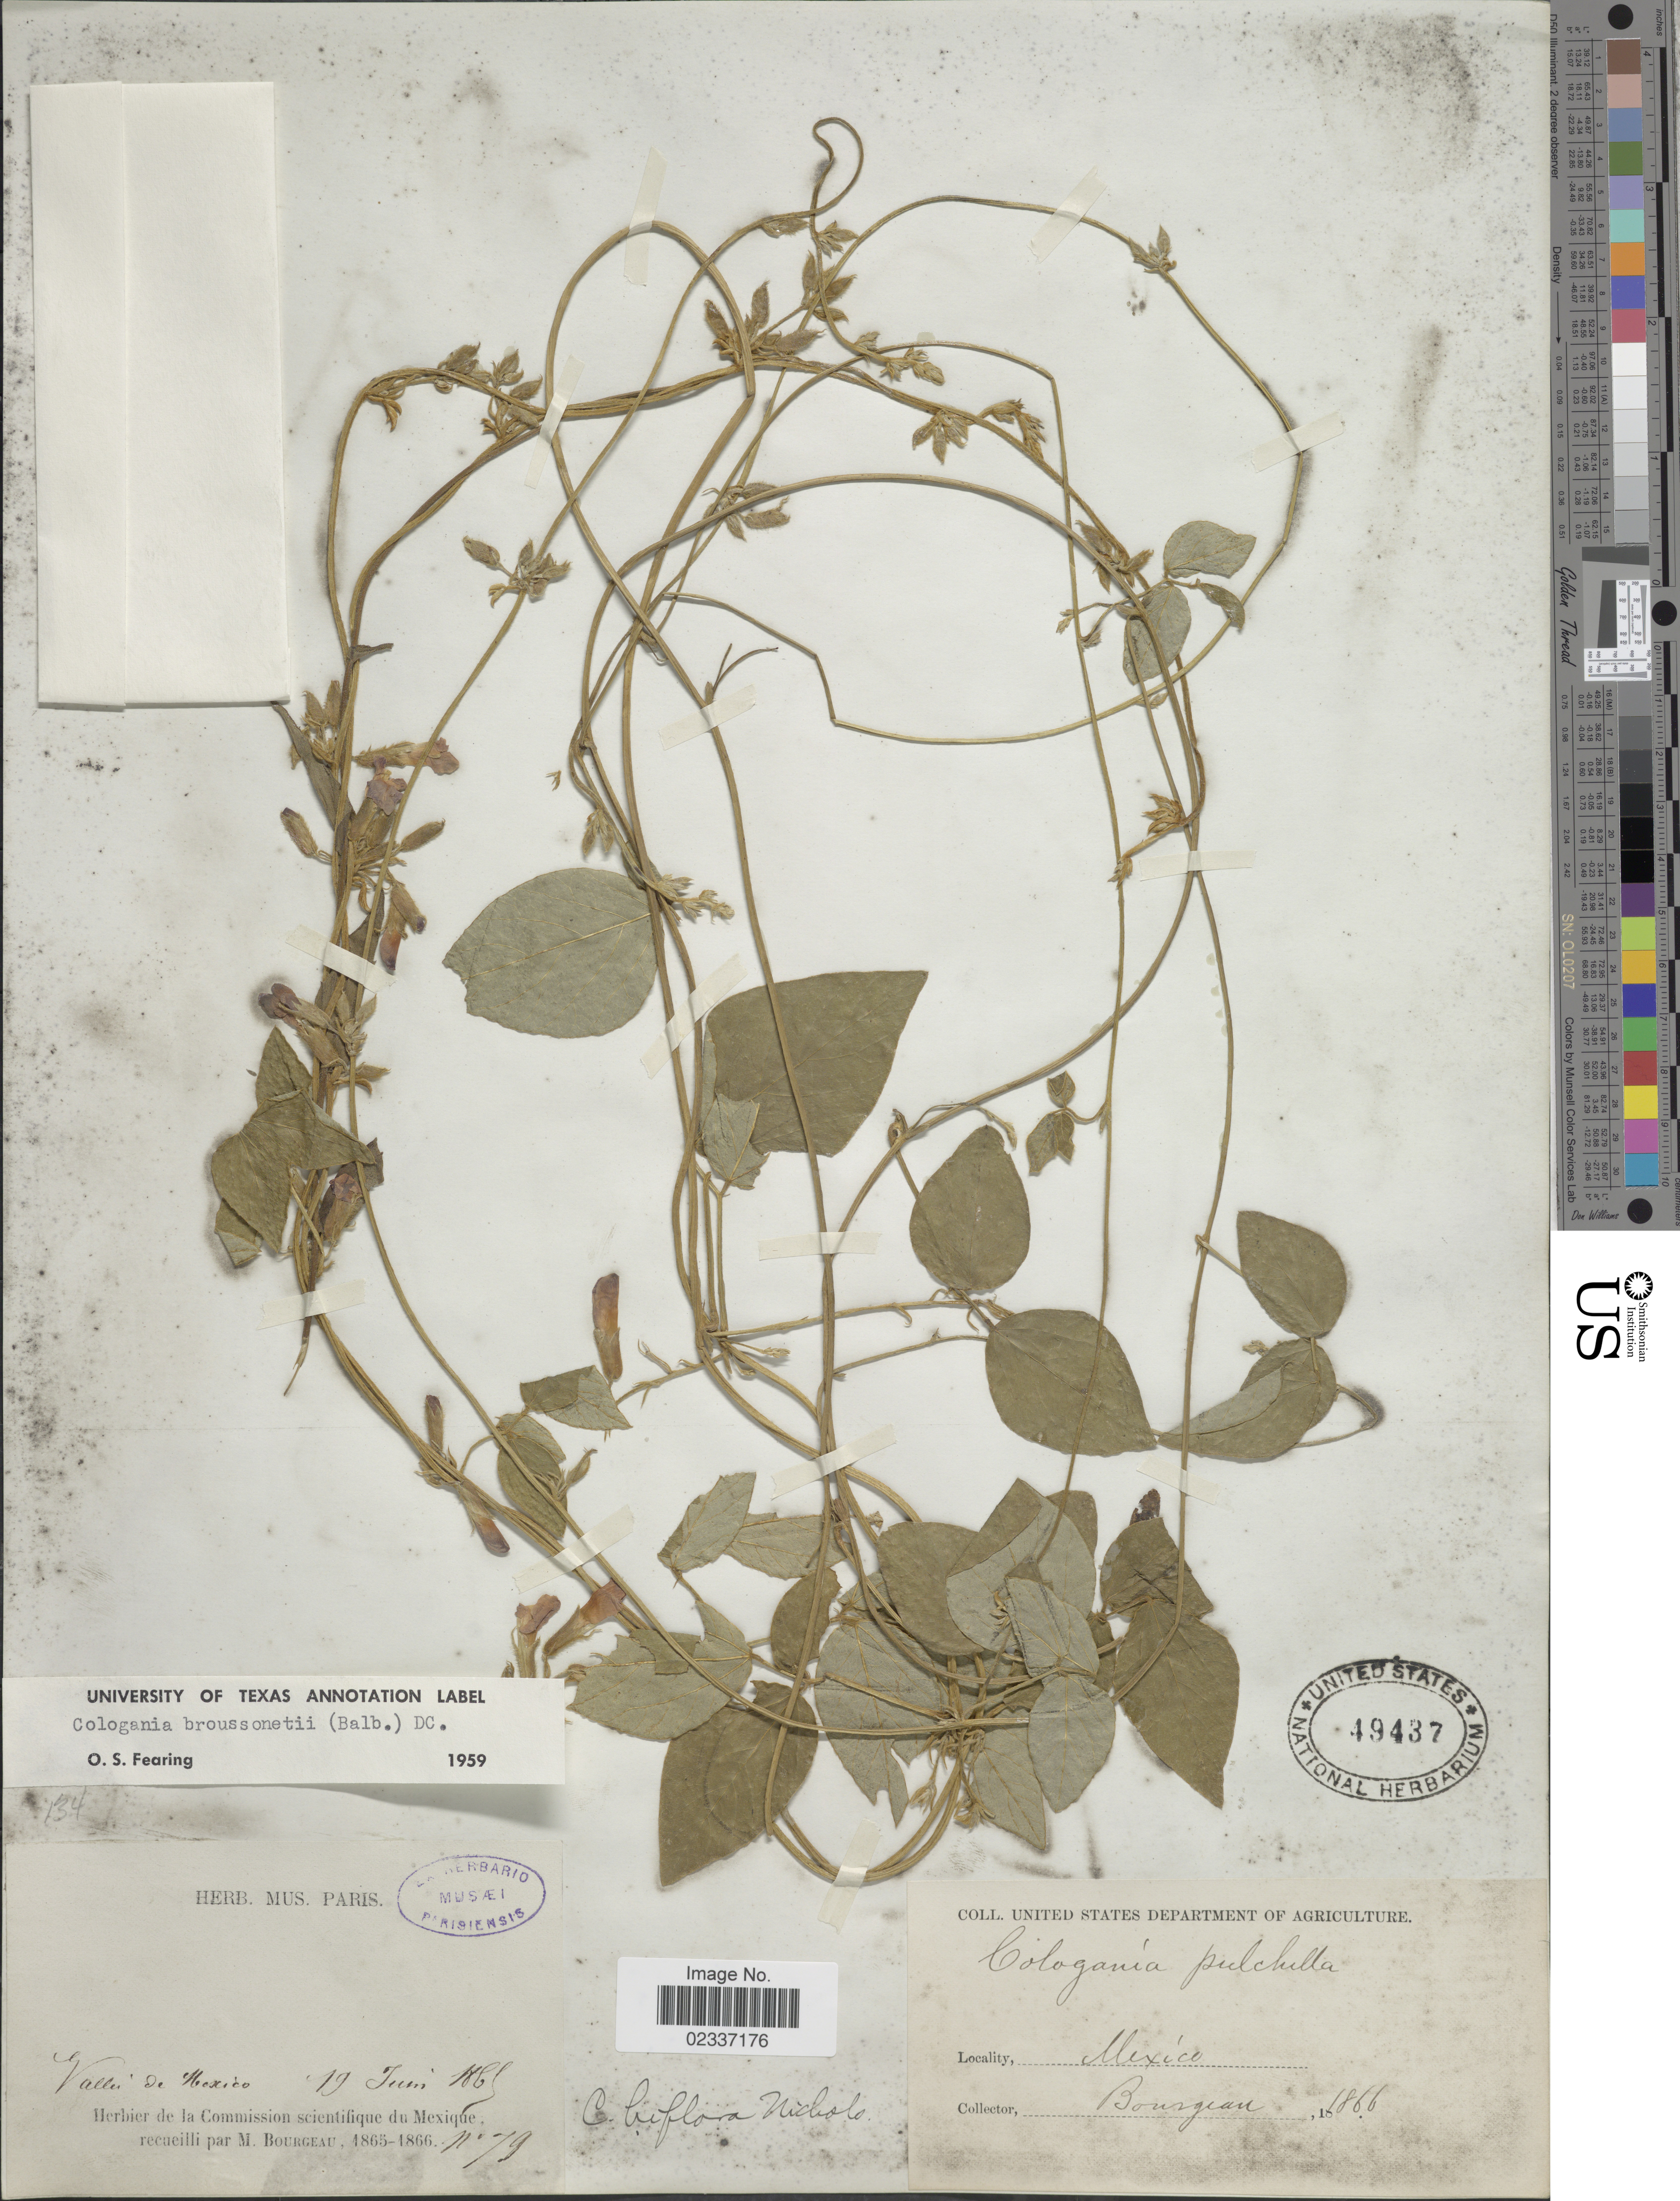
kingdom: Plantae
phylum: Tracheophyta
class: Magnoliopsida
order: Fabales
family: Fabaceae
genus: Cologania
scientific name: Cologania broussonetii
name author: (Balb.) DC.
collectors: M. Bourgeau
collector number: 79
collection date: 1866-06-19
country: Mexico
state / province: México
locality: Vallée de Mexico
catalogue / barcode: US 49437